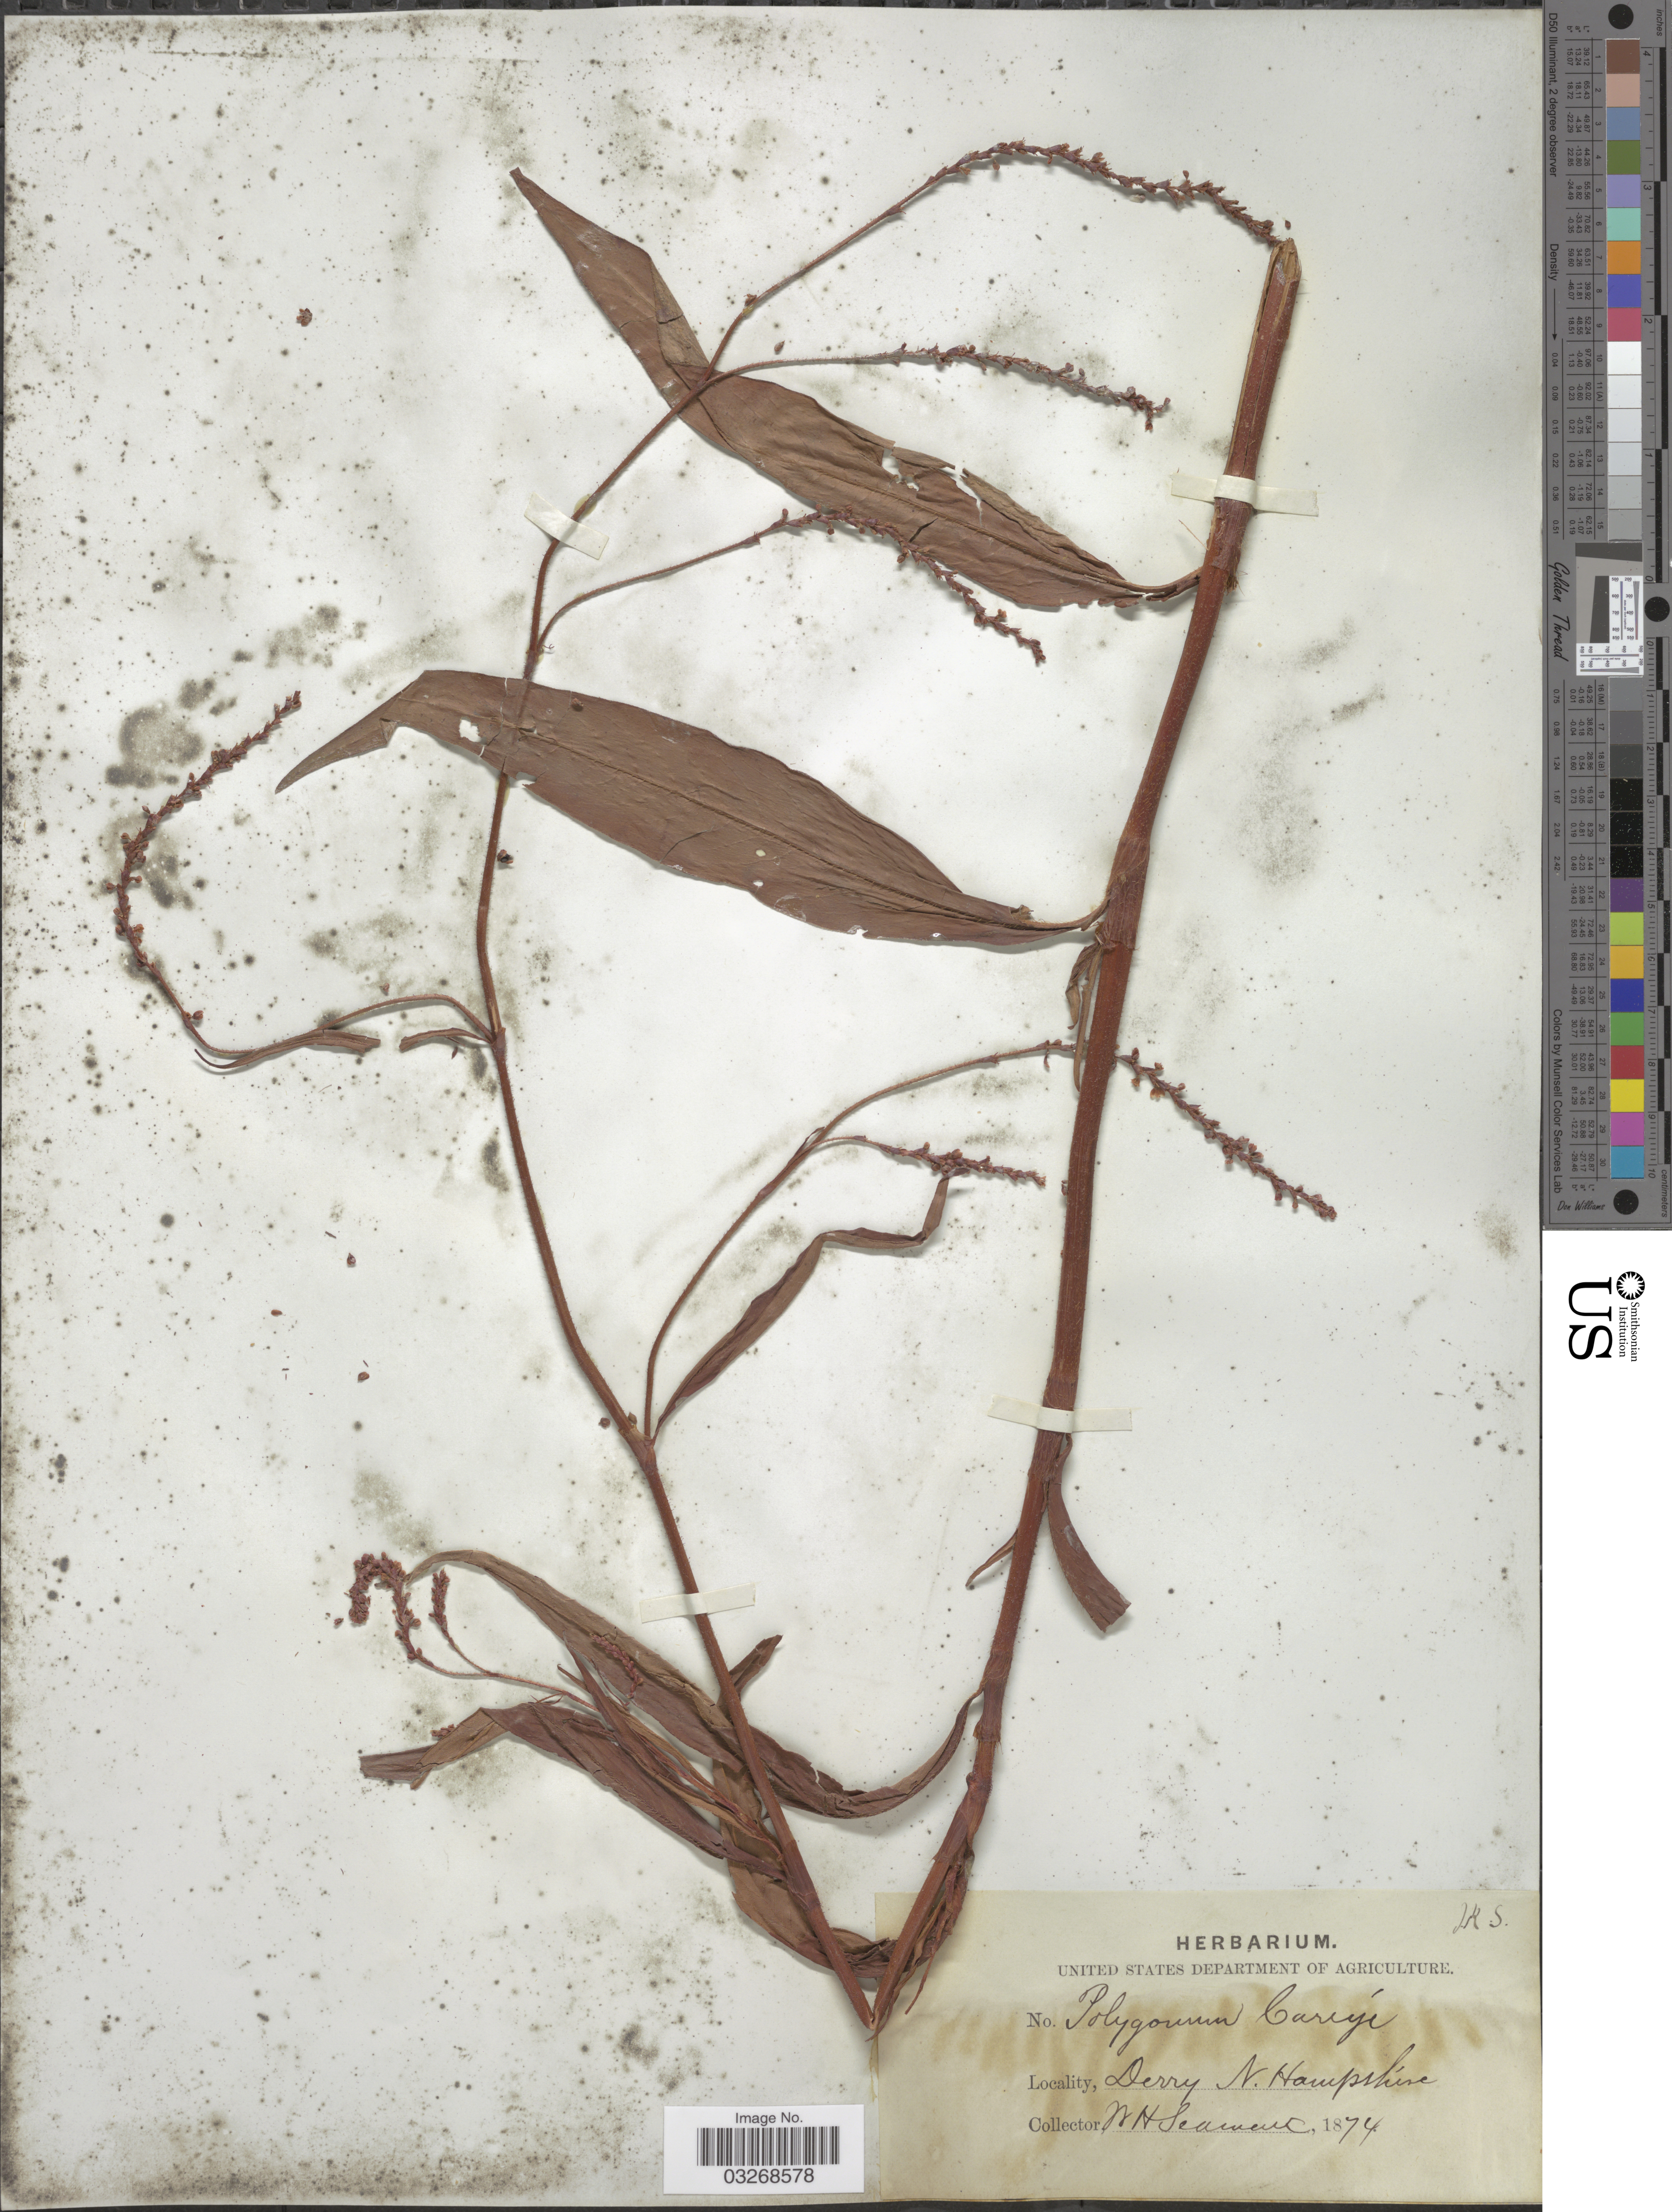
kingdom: Plantae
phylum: Tracheophyta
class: Magnoliopsida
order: Caryophyllales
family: Polygonaceae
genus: Persicaria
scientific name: Persicaria careyi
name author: (Olney) Greene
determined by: Atha, D. E.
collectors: W. Seaman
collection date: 1874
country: United States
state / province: New Hampshire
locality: Derry.